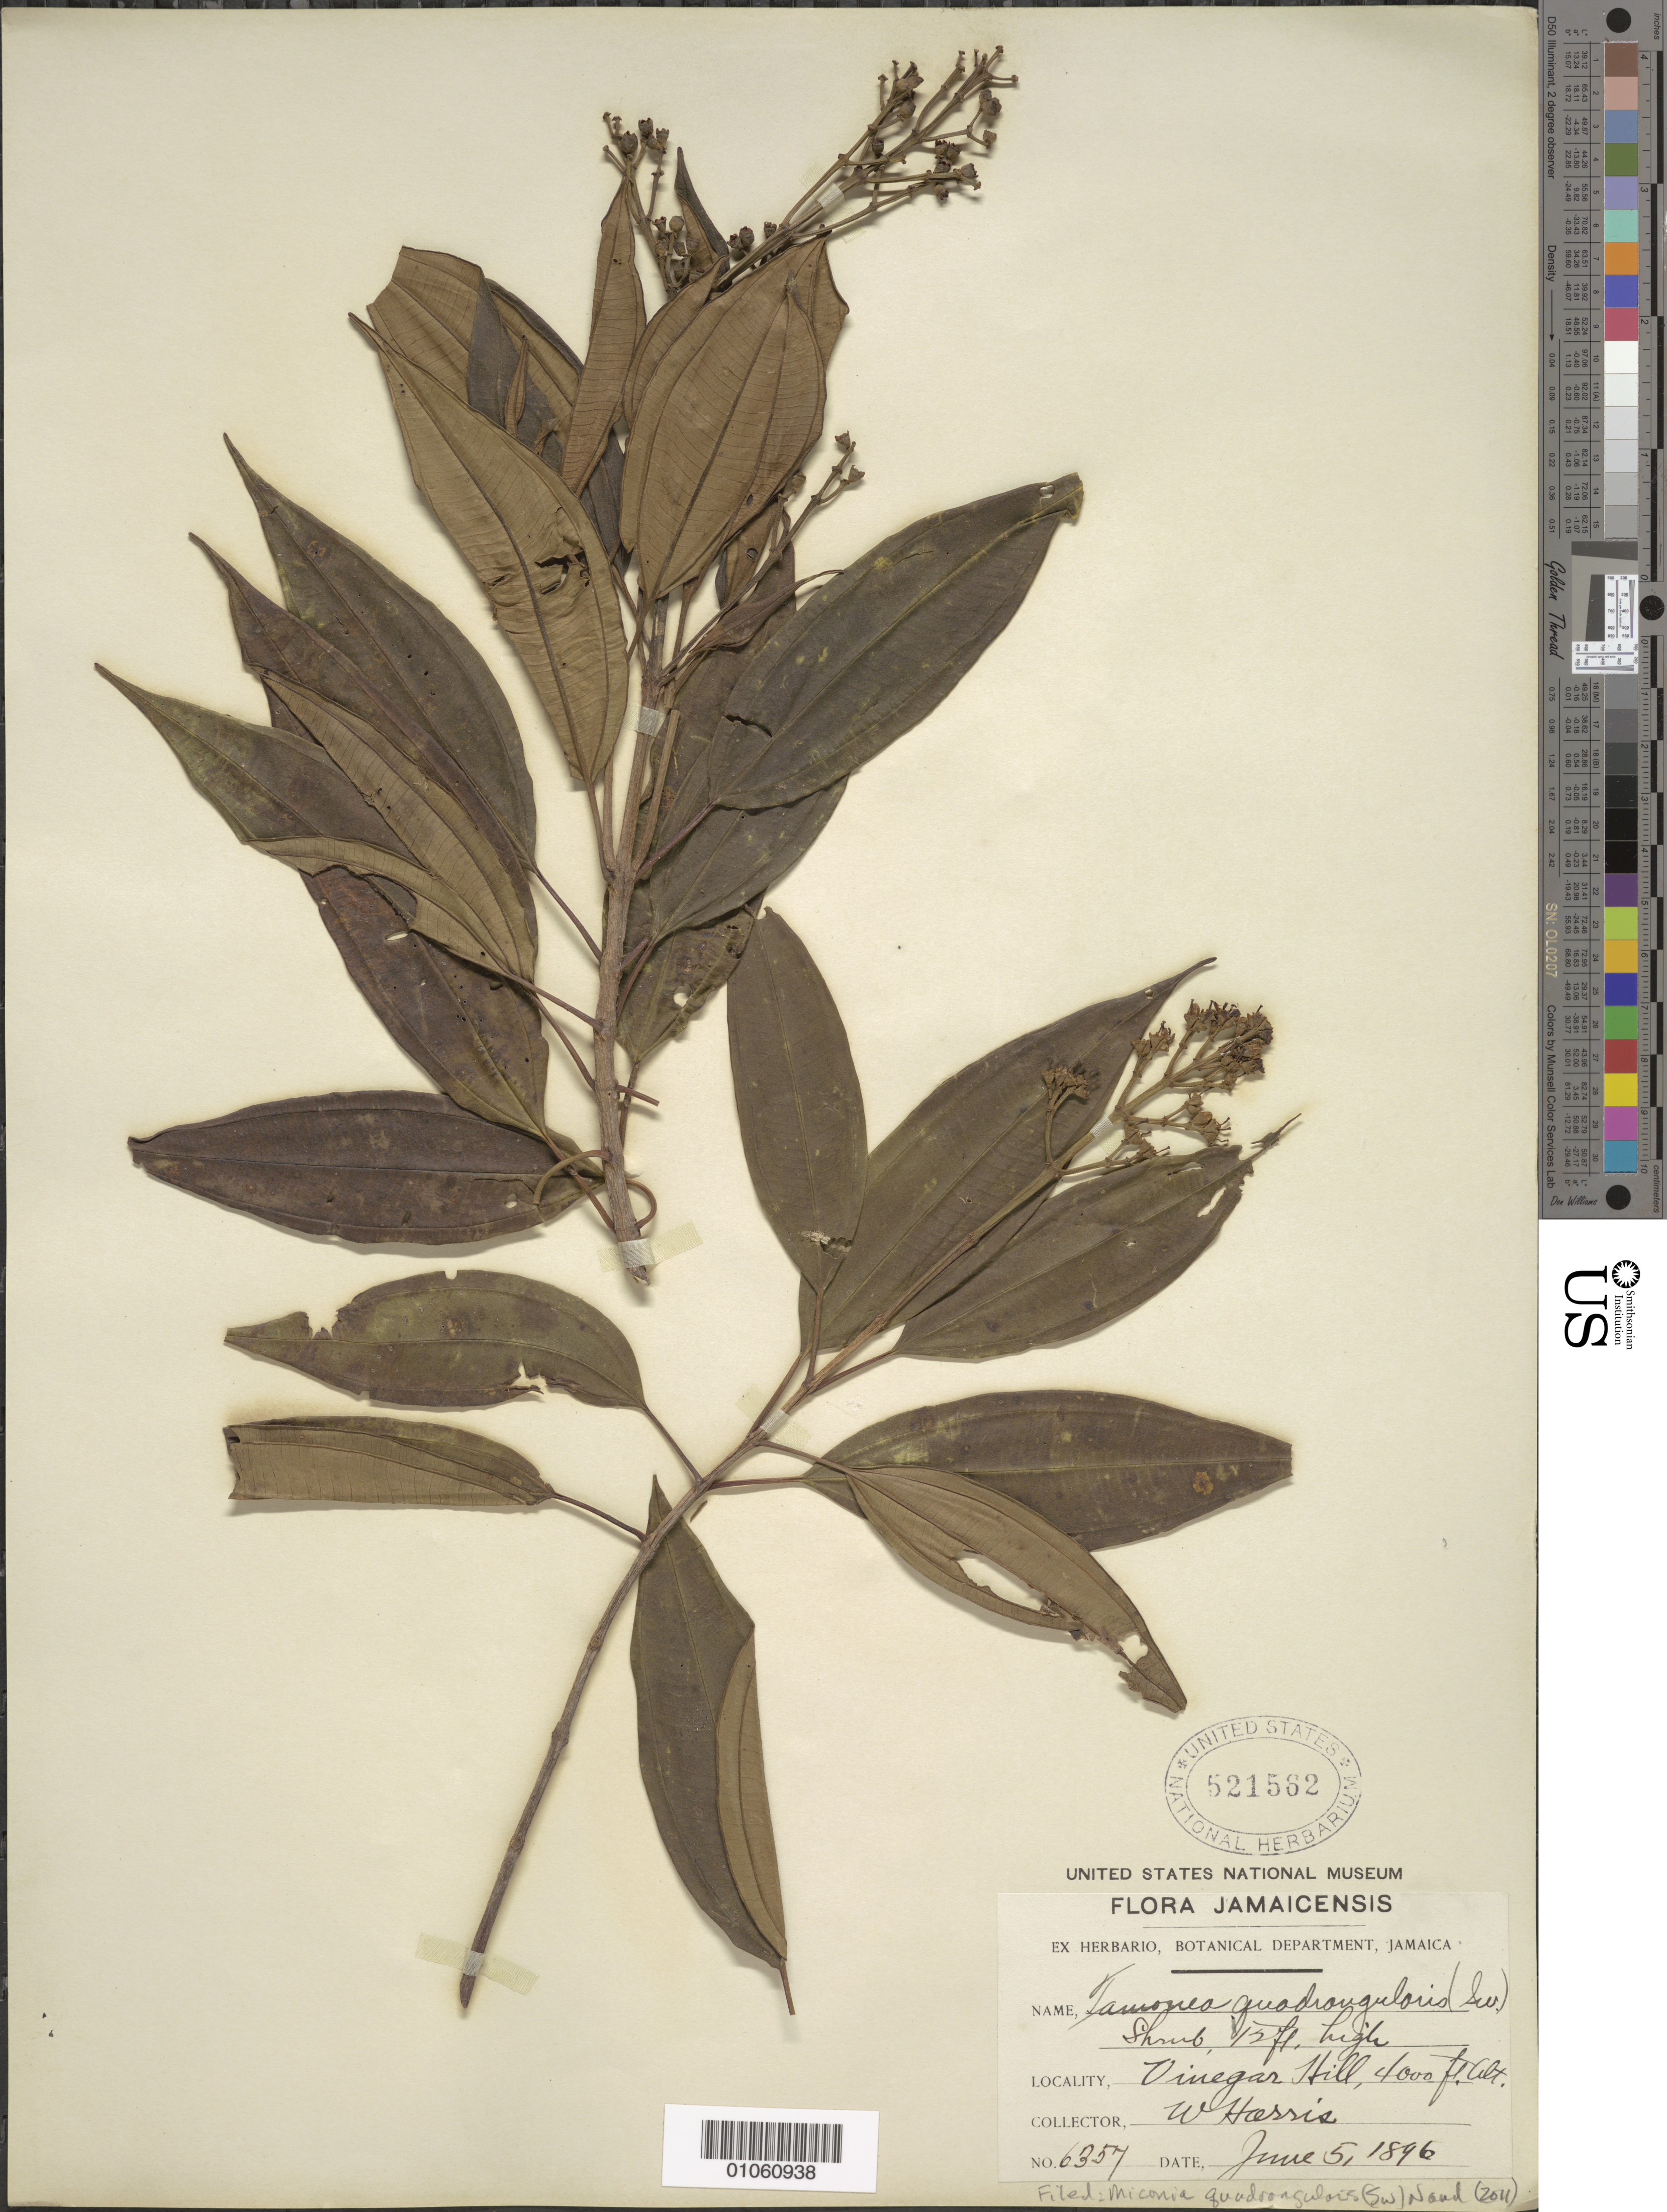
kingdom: Plantae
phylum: Tracheophyta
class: Magnoliopsida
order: Myrtales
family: Melastomataceae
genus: Miconia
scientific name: Miconia quadrangularis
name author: (Sw.) Naudin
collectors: W. Harris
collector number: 6357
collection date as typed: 05 Jun 1896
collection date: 1896-06-05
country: Jamaica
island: Jamaica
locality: Vinegar Hill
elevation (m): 1219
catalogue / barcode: US 521582